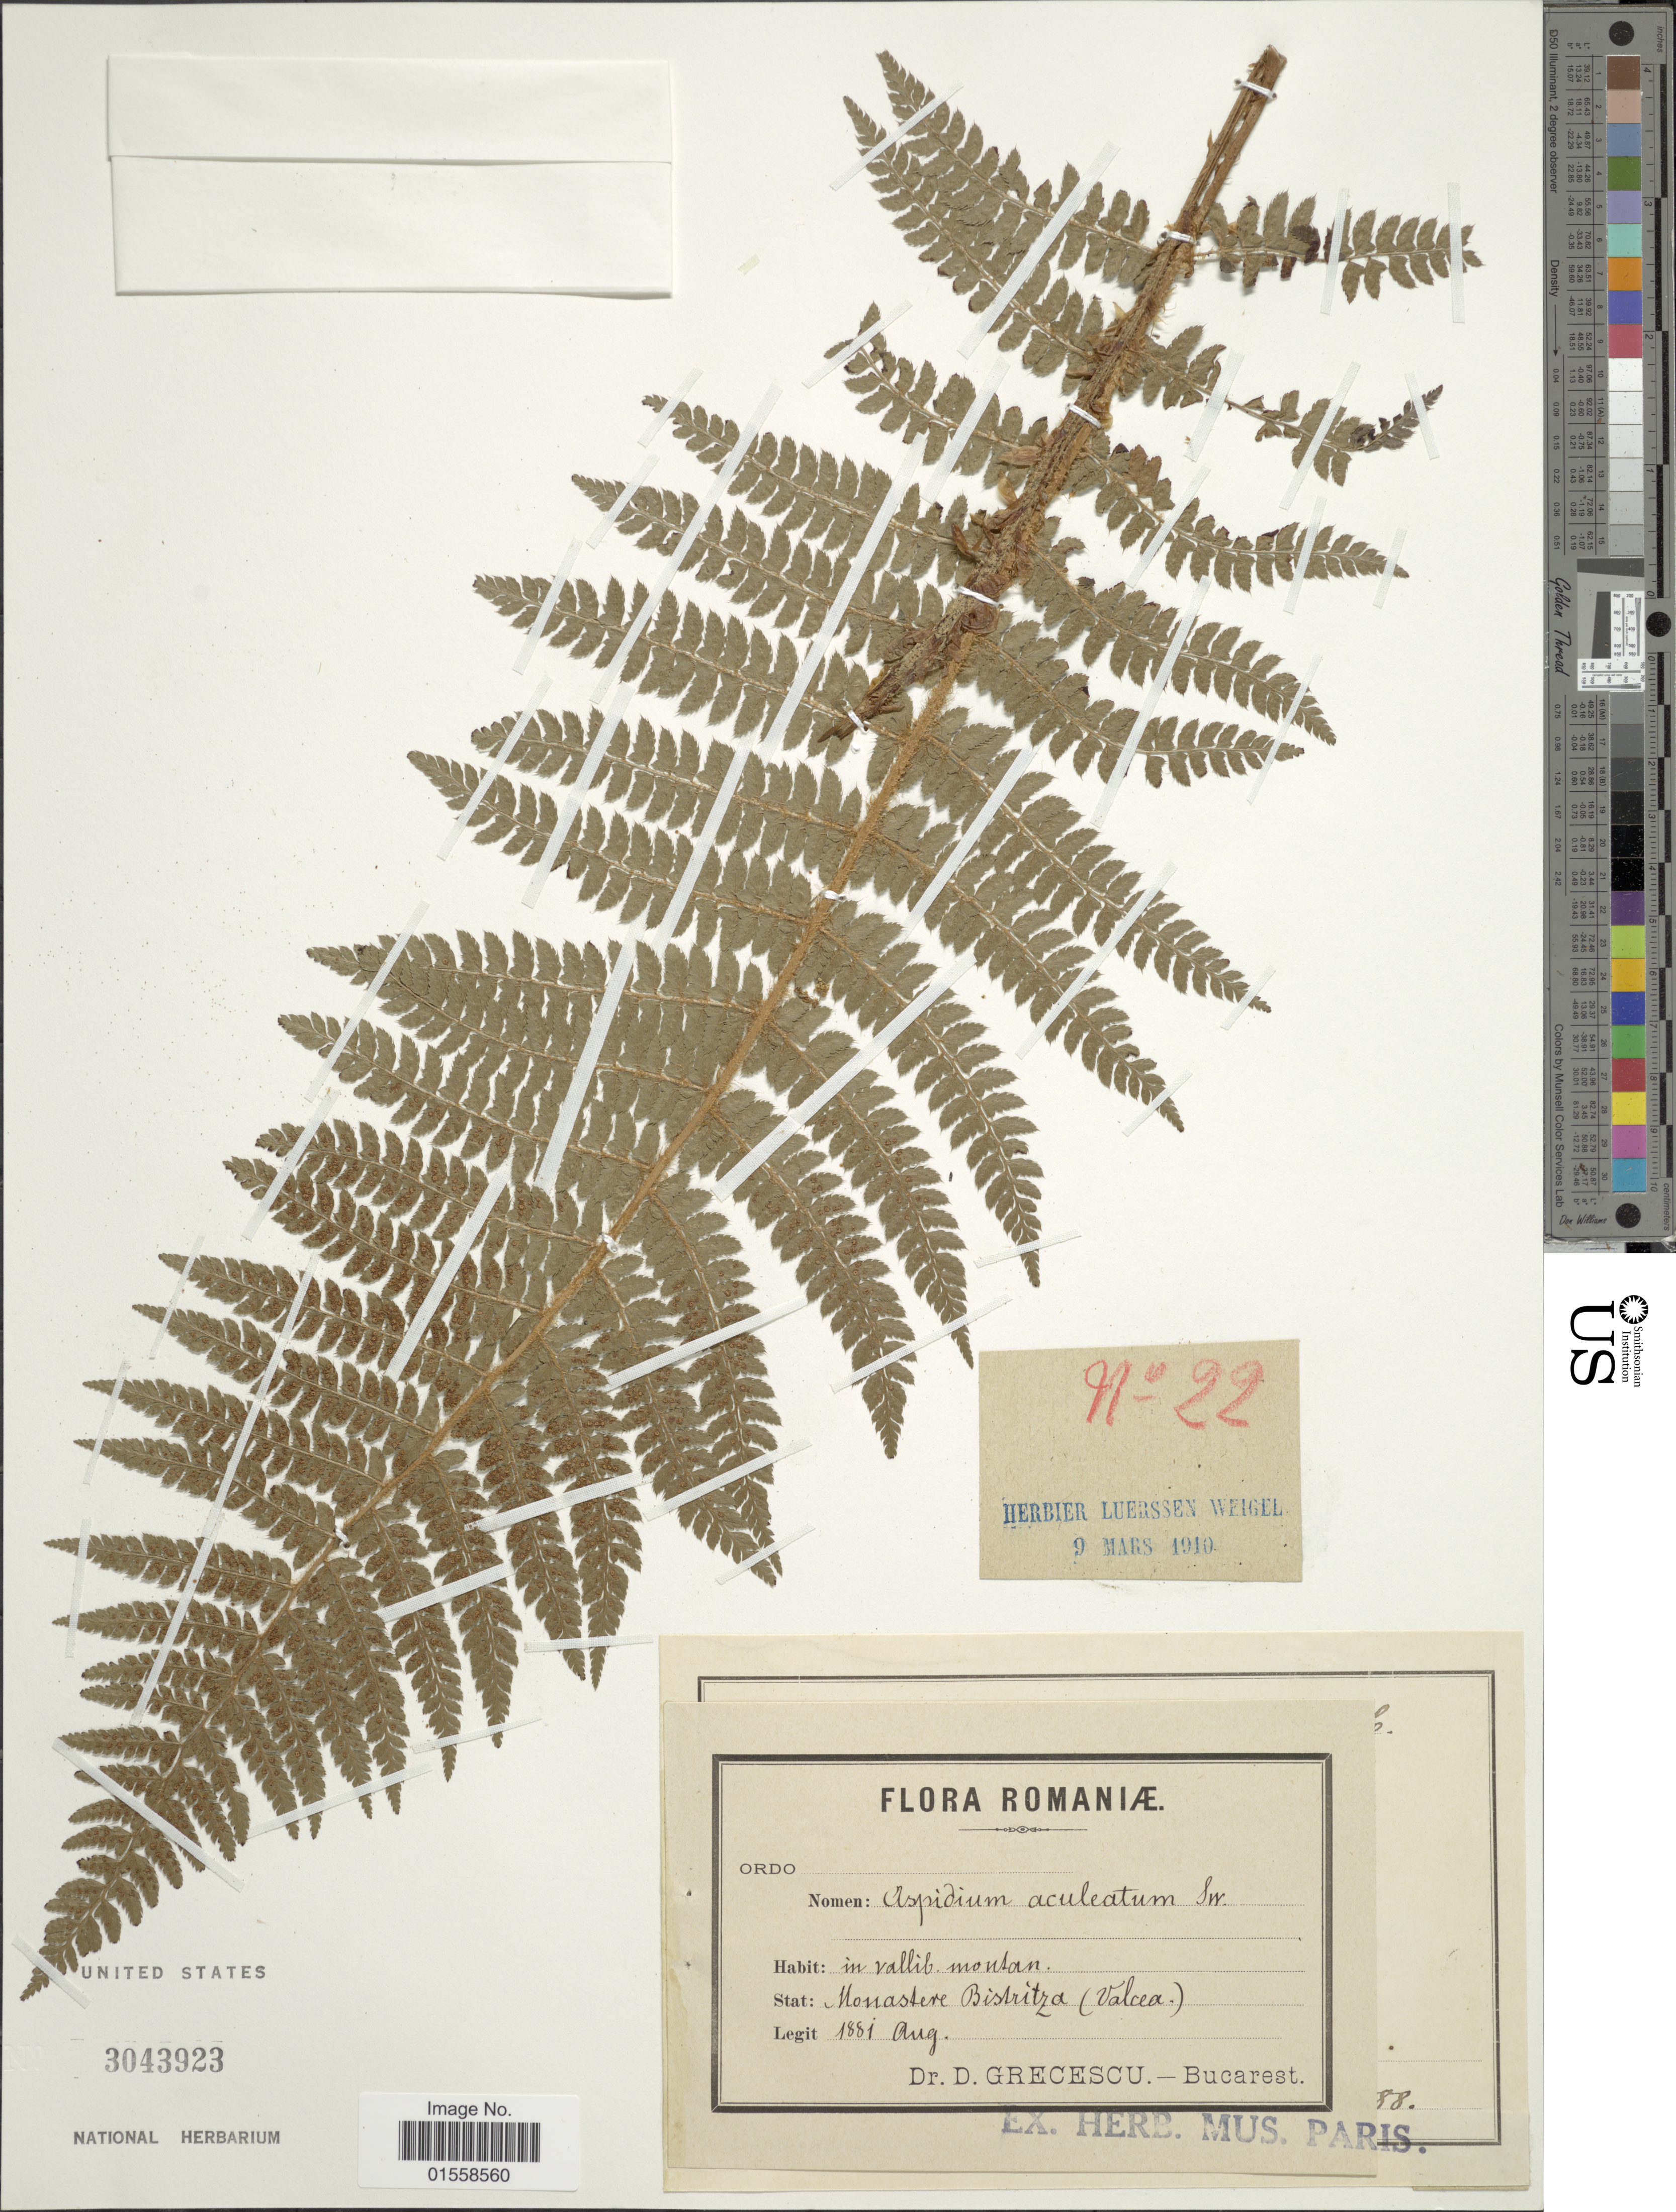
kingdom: Plantae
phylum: Tracheophyta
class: Polypodiopsida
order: Polypodiales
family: Dryopteridaceae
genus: Polystichum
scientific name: Polystichum aculeatum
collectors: D. Grecescu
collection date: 1881-08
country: Romania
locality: Romaniae. Monastere Bistritza (Valcea).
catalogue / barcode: US 3043923